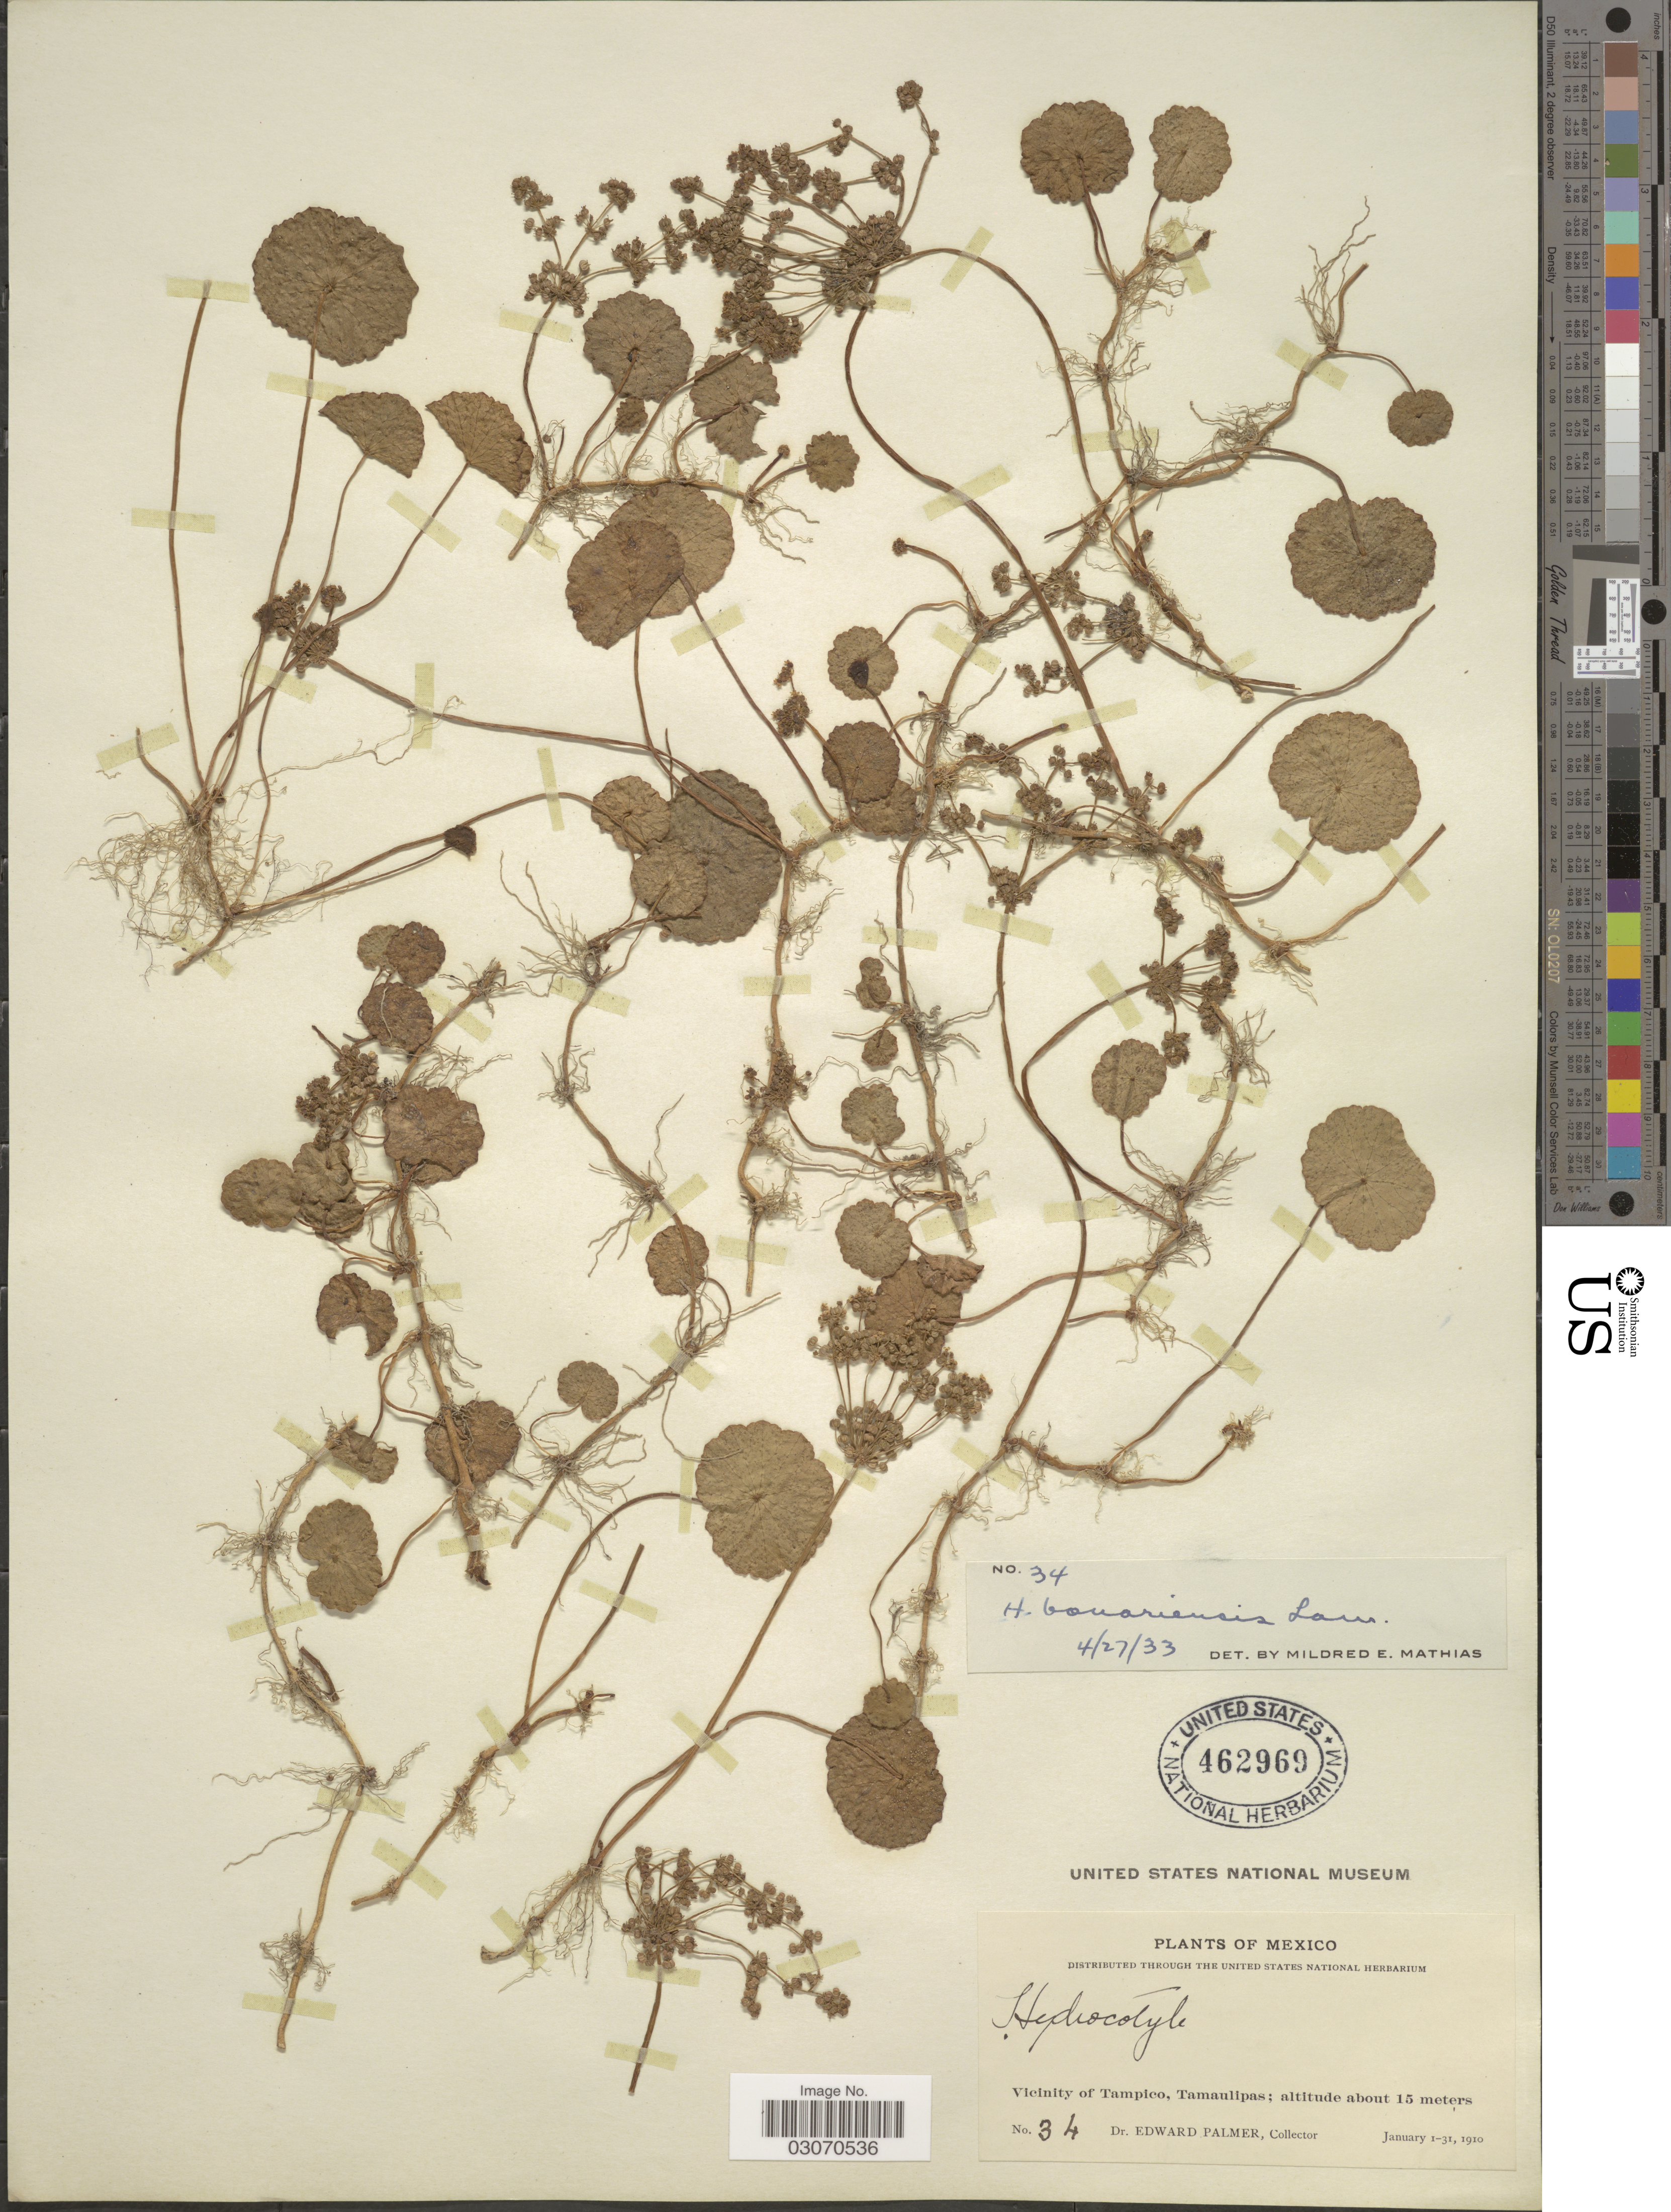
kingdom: Plantae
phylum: Tracheophyta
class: Magnoliopsida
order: Apiales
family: Araliaceae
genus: Hydrocotyle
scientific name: Hydrocotyle bonariensis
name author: Lam.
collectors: E. Palmer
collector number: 34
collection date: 1910-01-01/1910-01-31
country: Mexico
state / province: Tamaulipas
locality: Vicinity of Tampico.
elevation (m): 15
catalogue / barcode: US 462969